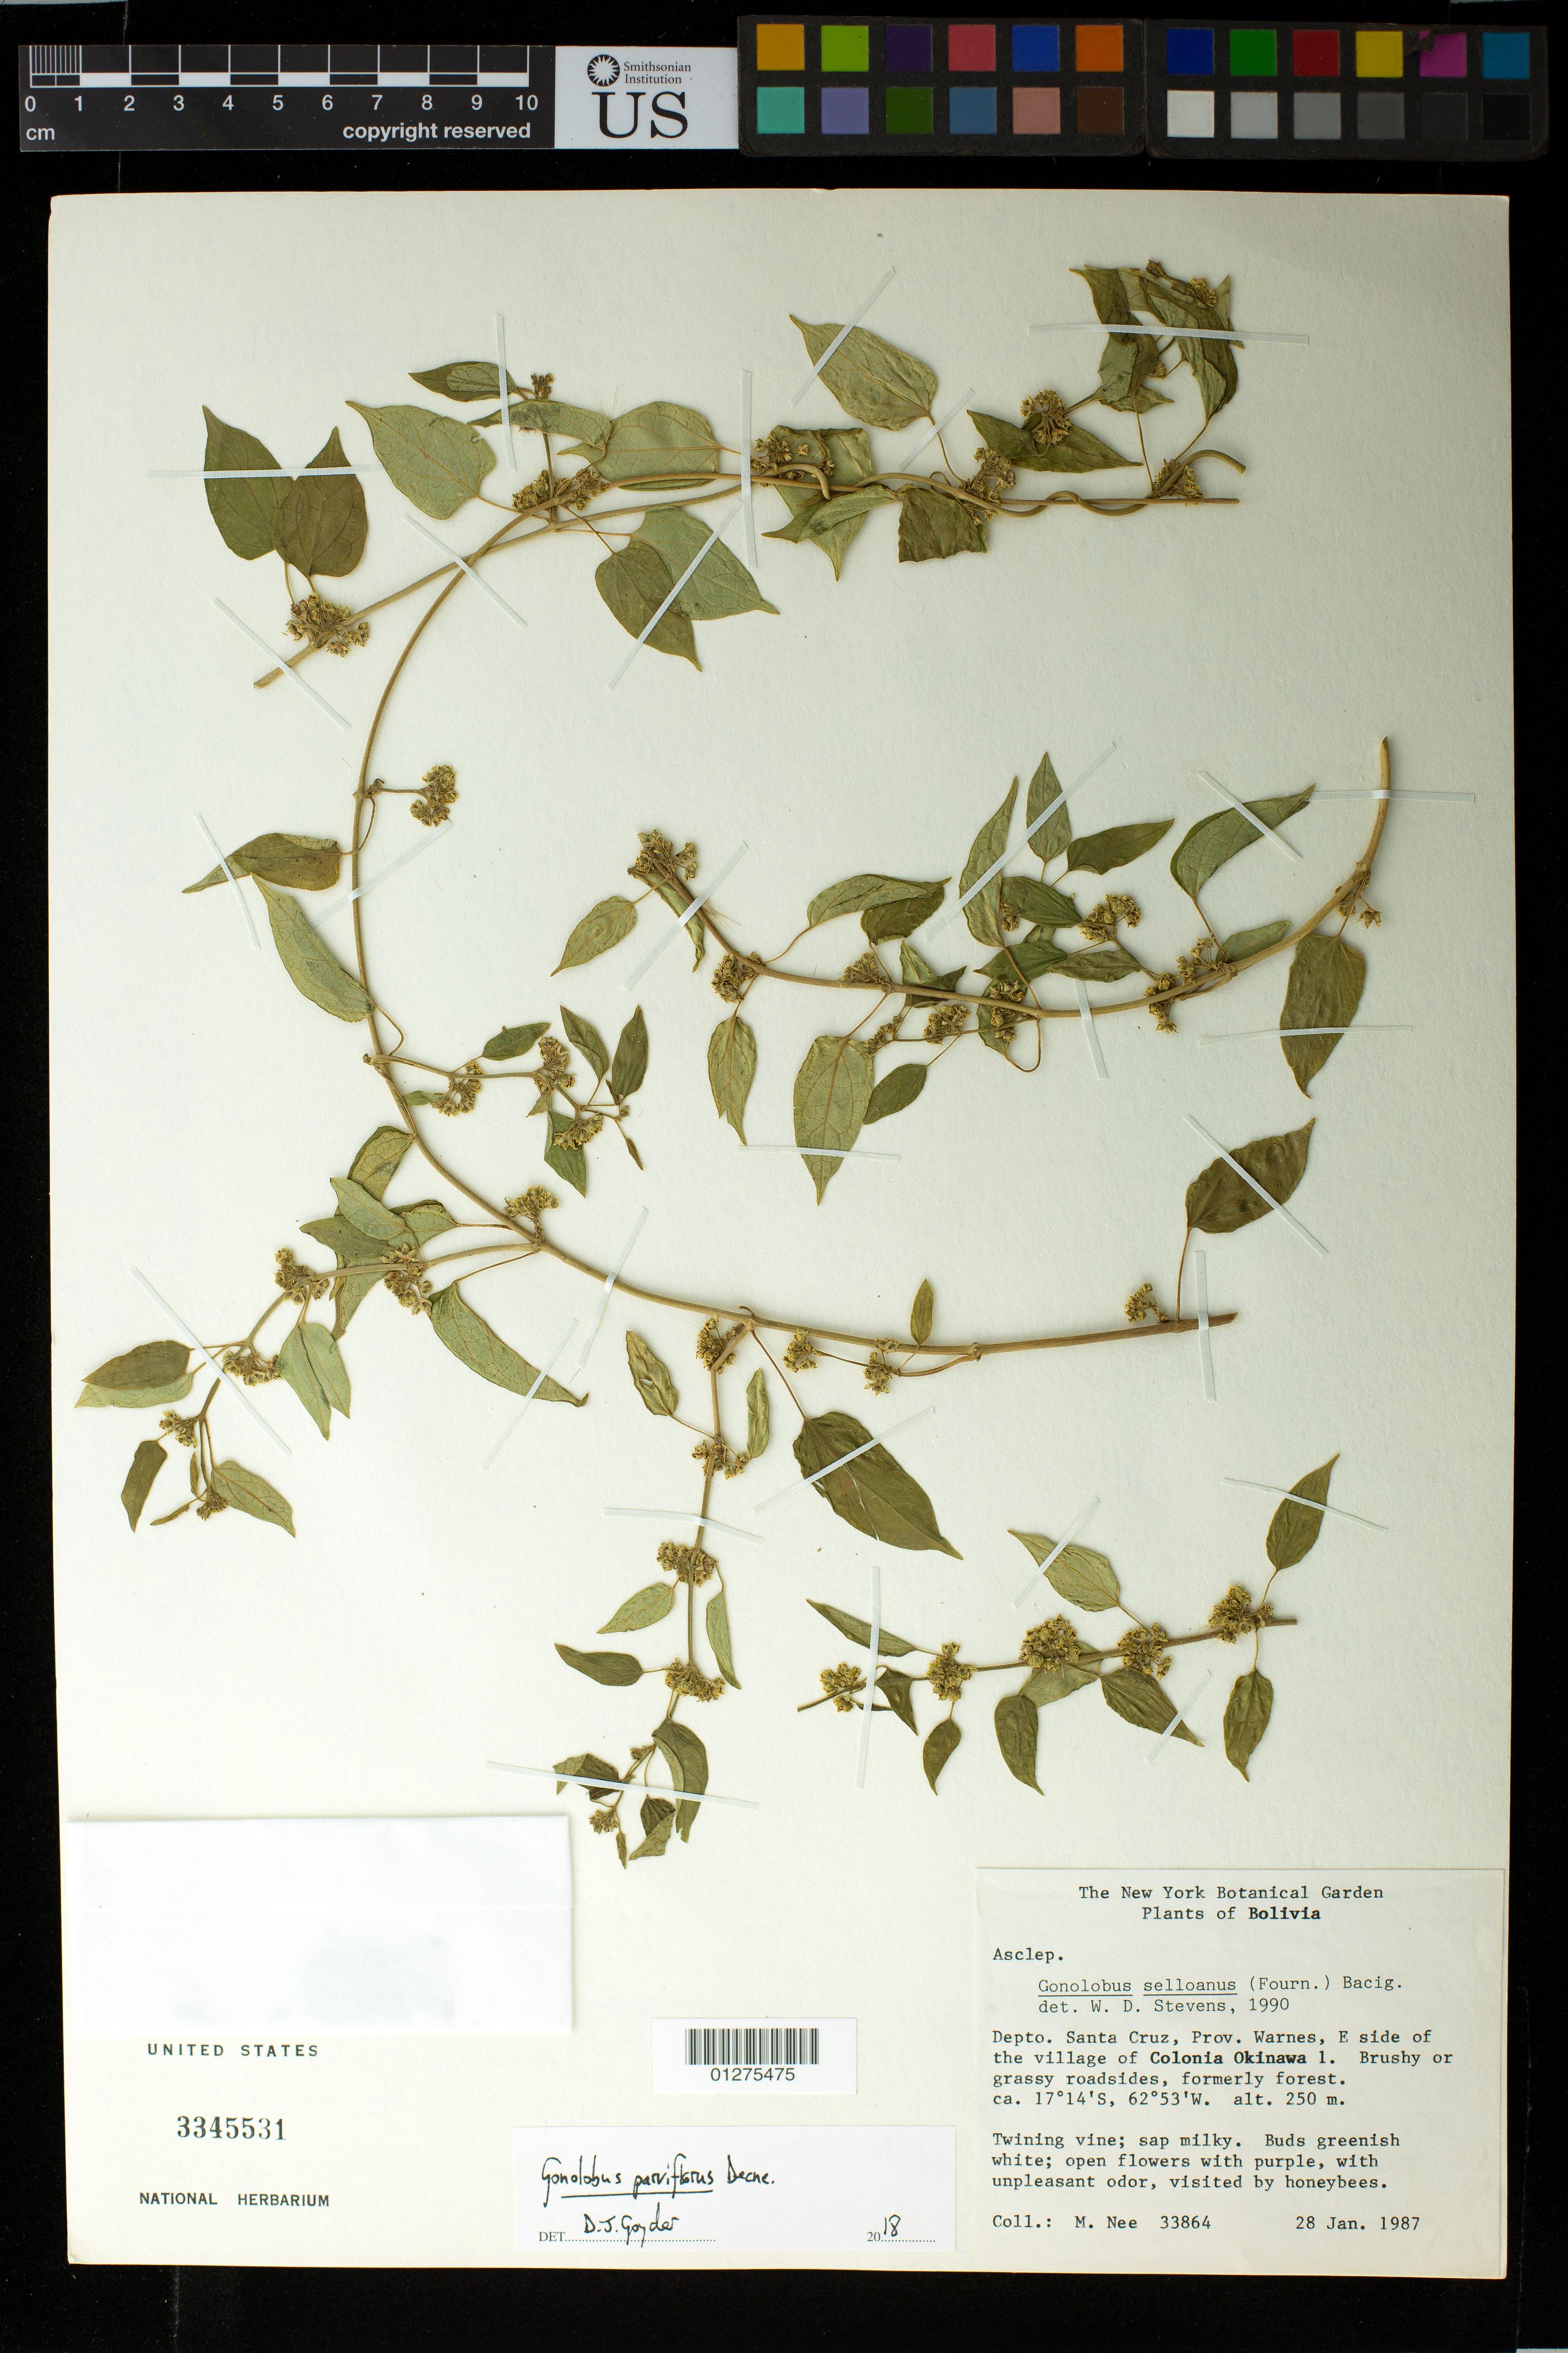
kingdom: Plantae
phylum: Tracheophyta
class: Magnoliopsida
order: Gentianales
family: Apocynaceae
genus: Gonolobus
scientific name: Gonolobus parviflorus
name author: Decne.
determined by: Goyder, D. J.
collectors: M. Nee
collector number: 33864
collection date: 1987-01-28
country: Bolivia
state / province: Santa Cruz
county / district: Warnes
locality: E side of the village of Colonia Okinawa 1.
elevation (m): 250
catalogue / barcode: US 3345531